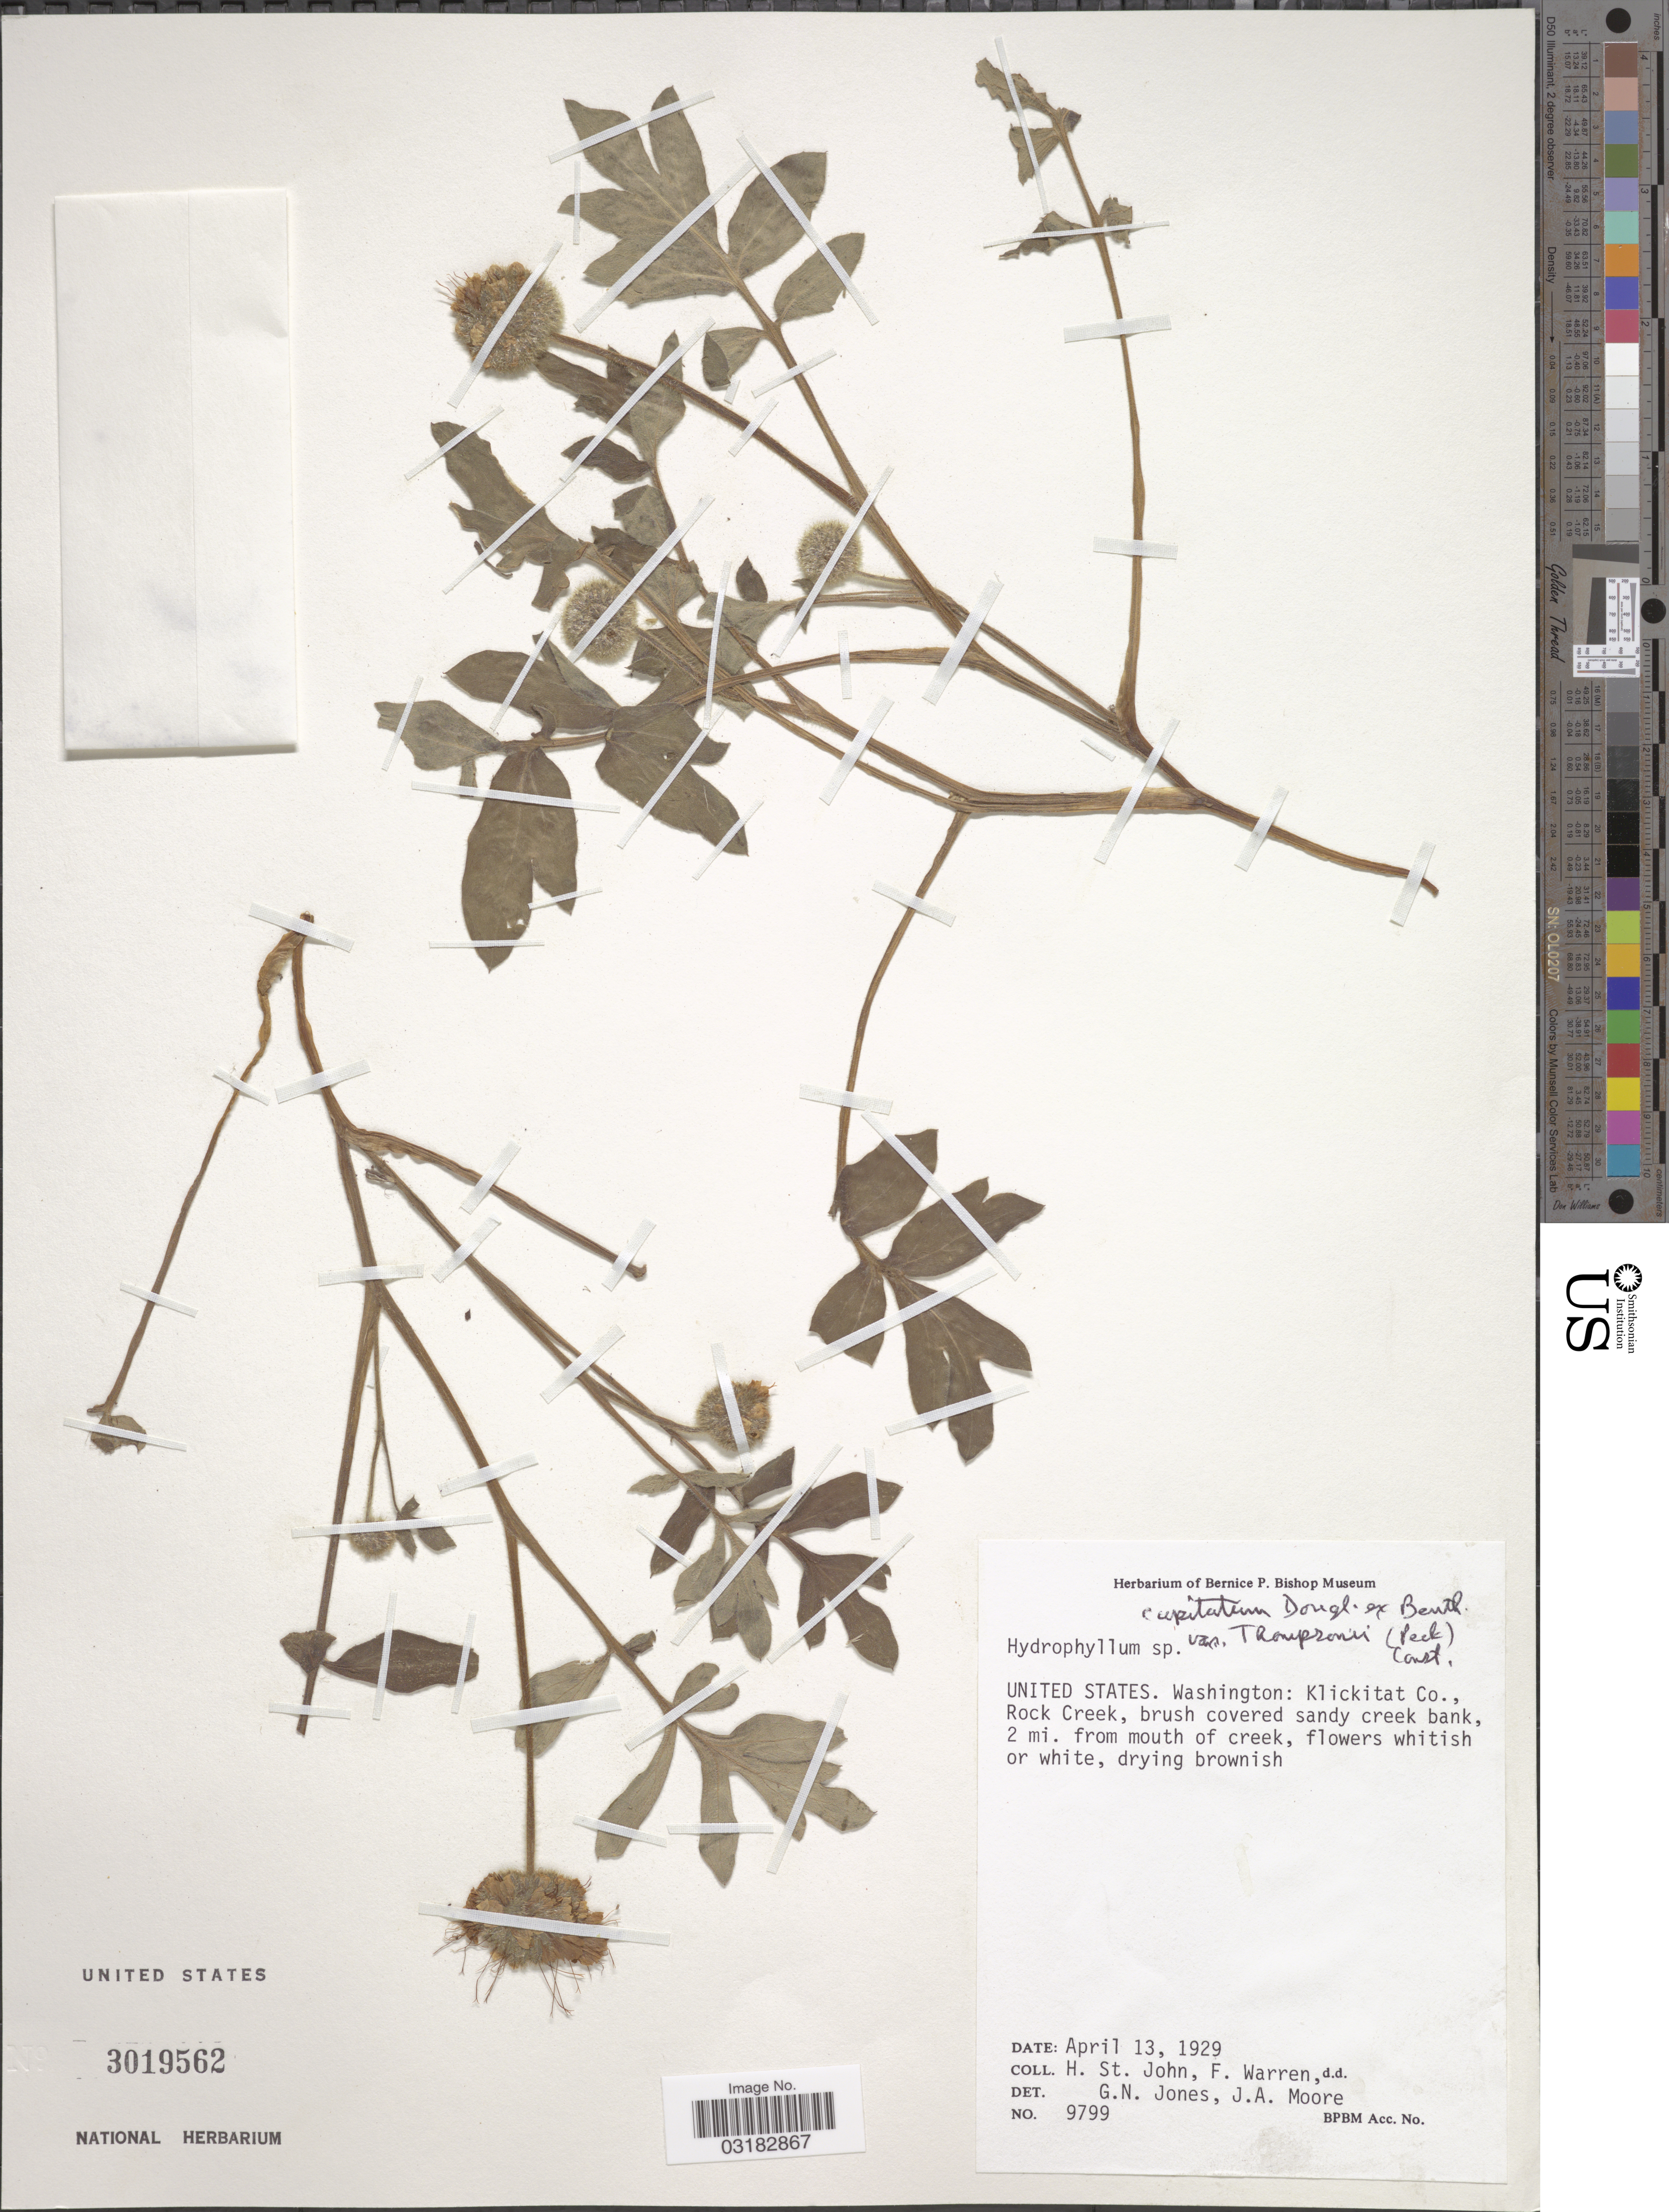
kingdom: Plantae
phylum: Tracheophyta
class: Magnoliopsida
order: Boraginales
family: Hydrophyllaceae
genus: Hydrophyllum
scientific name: Hydrophyllum capitatum var. alpinum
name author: S. Watson in C. King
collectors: H. St. John & F. Warren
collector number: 9799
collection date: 1929-04-13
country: United States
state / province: Washington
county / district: Klickitat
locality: Klickitat Co., Rock Creek, brush covered sandy creek bank, 2 mi. from mouth of creek.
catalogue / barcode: US 3019562